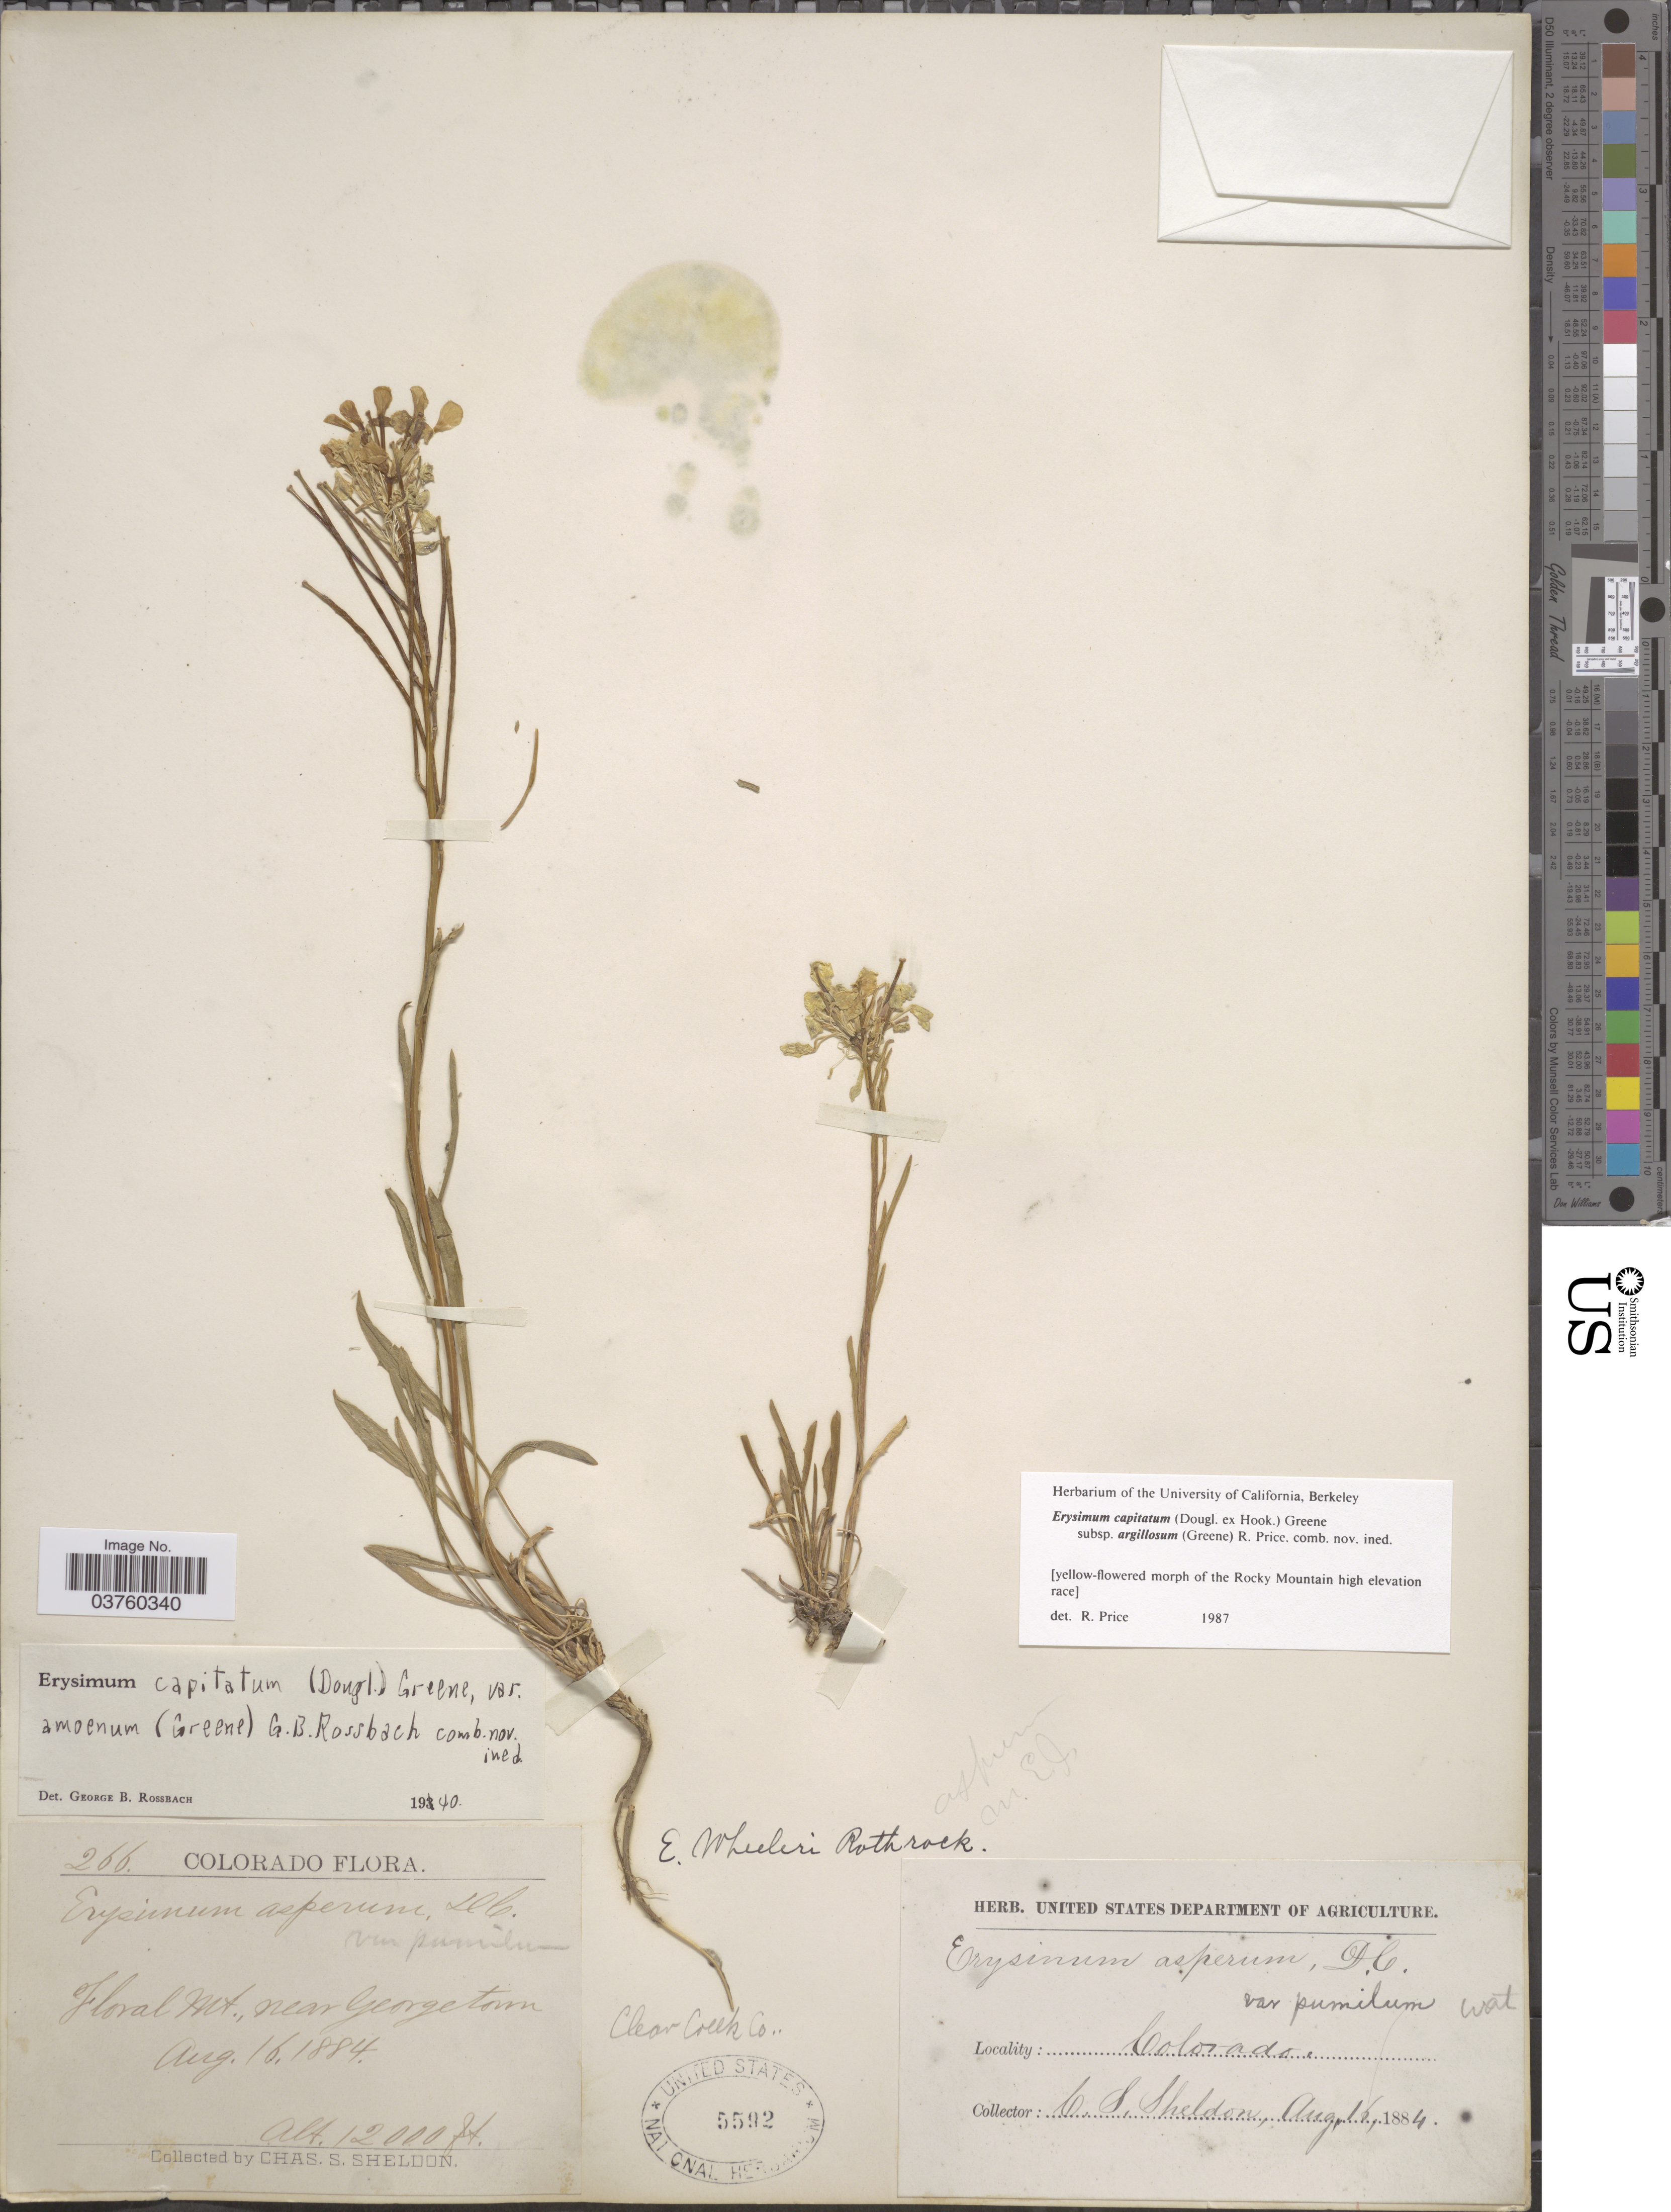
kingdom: Plantae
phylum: Tracheophyta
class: Magnoliopsida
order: Brassicales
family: Brassicaceae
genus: Erysimum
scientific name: Erysimum capitatum var. argillosum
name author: (Greene) R.J. Davis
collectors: C. S. Sheldon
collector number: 266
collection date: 1884-08-16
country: United States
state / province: Colorado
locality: Floral Mt., near Georgetown. Clear Creek Co.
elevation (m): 3658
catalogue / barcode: US 5592